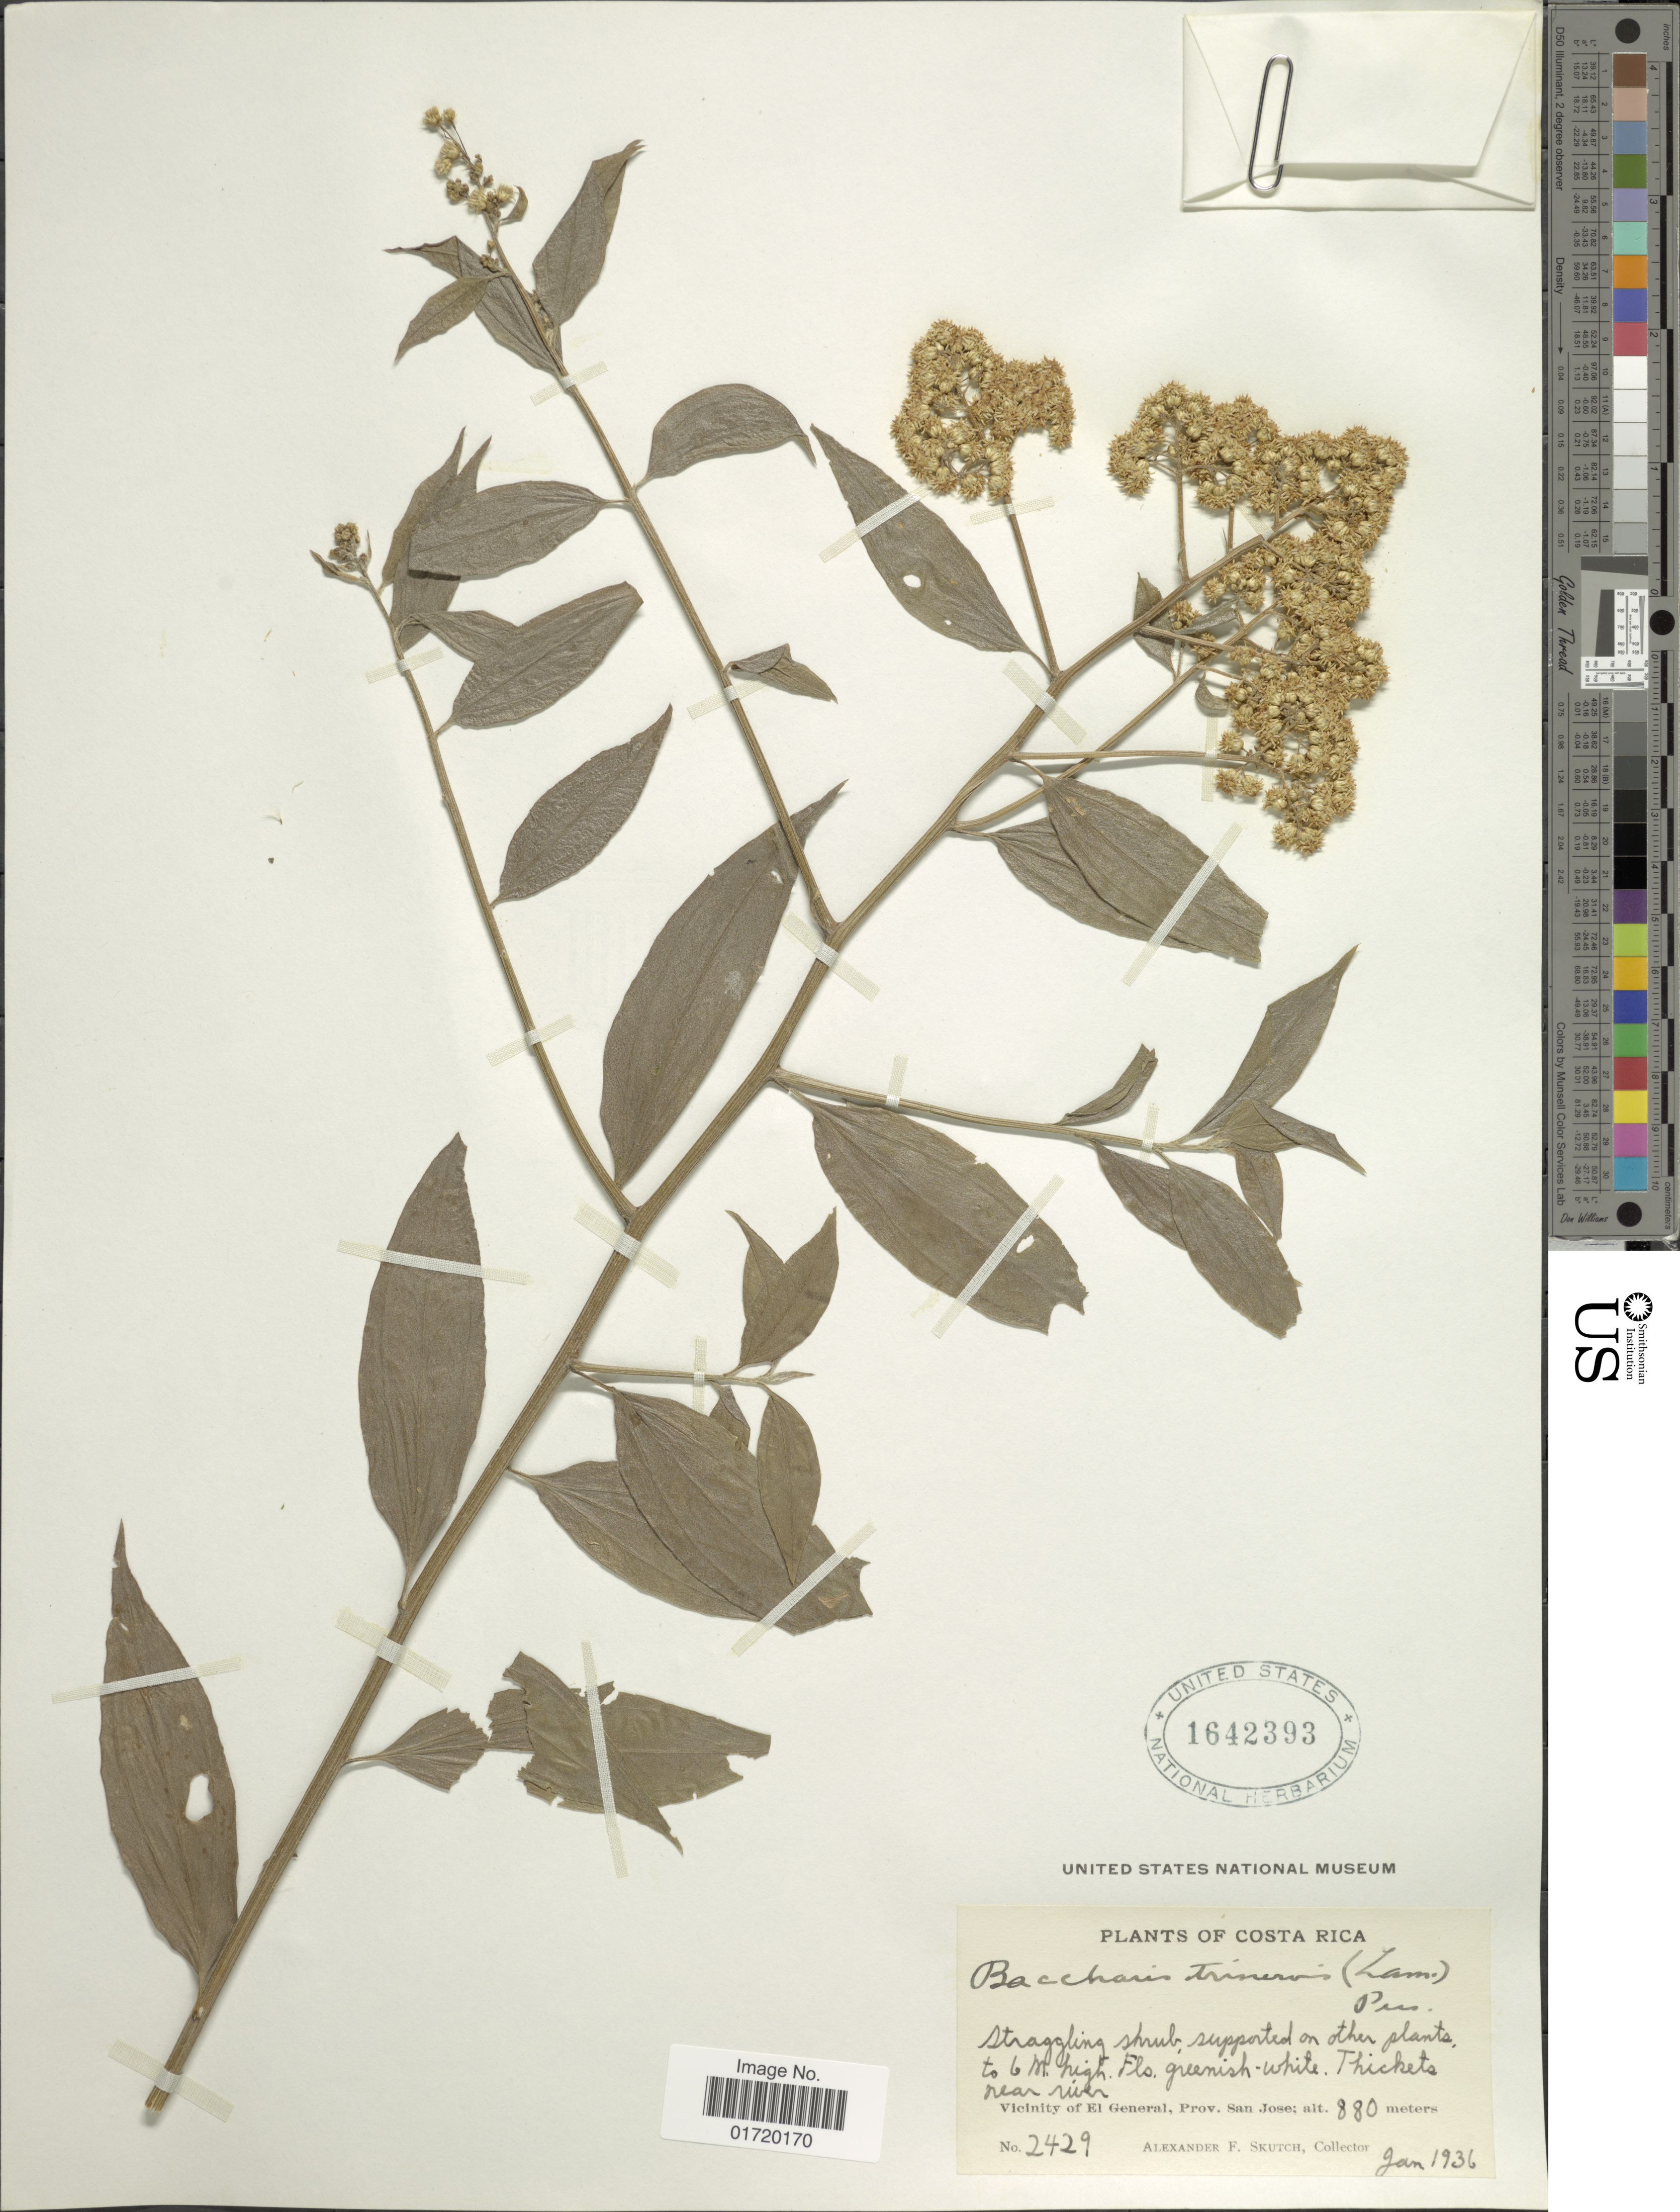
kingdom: Plantae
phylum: Tracheophyta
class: Magnoliopsida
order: Asterales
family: Asteraceae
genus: Baccharis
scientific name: Baccharis trinervis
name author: (Lam.) Pers.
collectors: A. F. Skutch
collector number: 2429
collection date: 1936-01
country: Costa Rica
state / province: San José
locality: Vicinity of El General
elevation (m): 880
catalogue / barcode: US 1642393